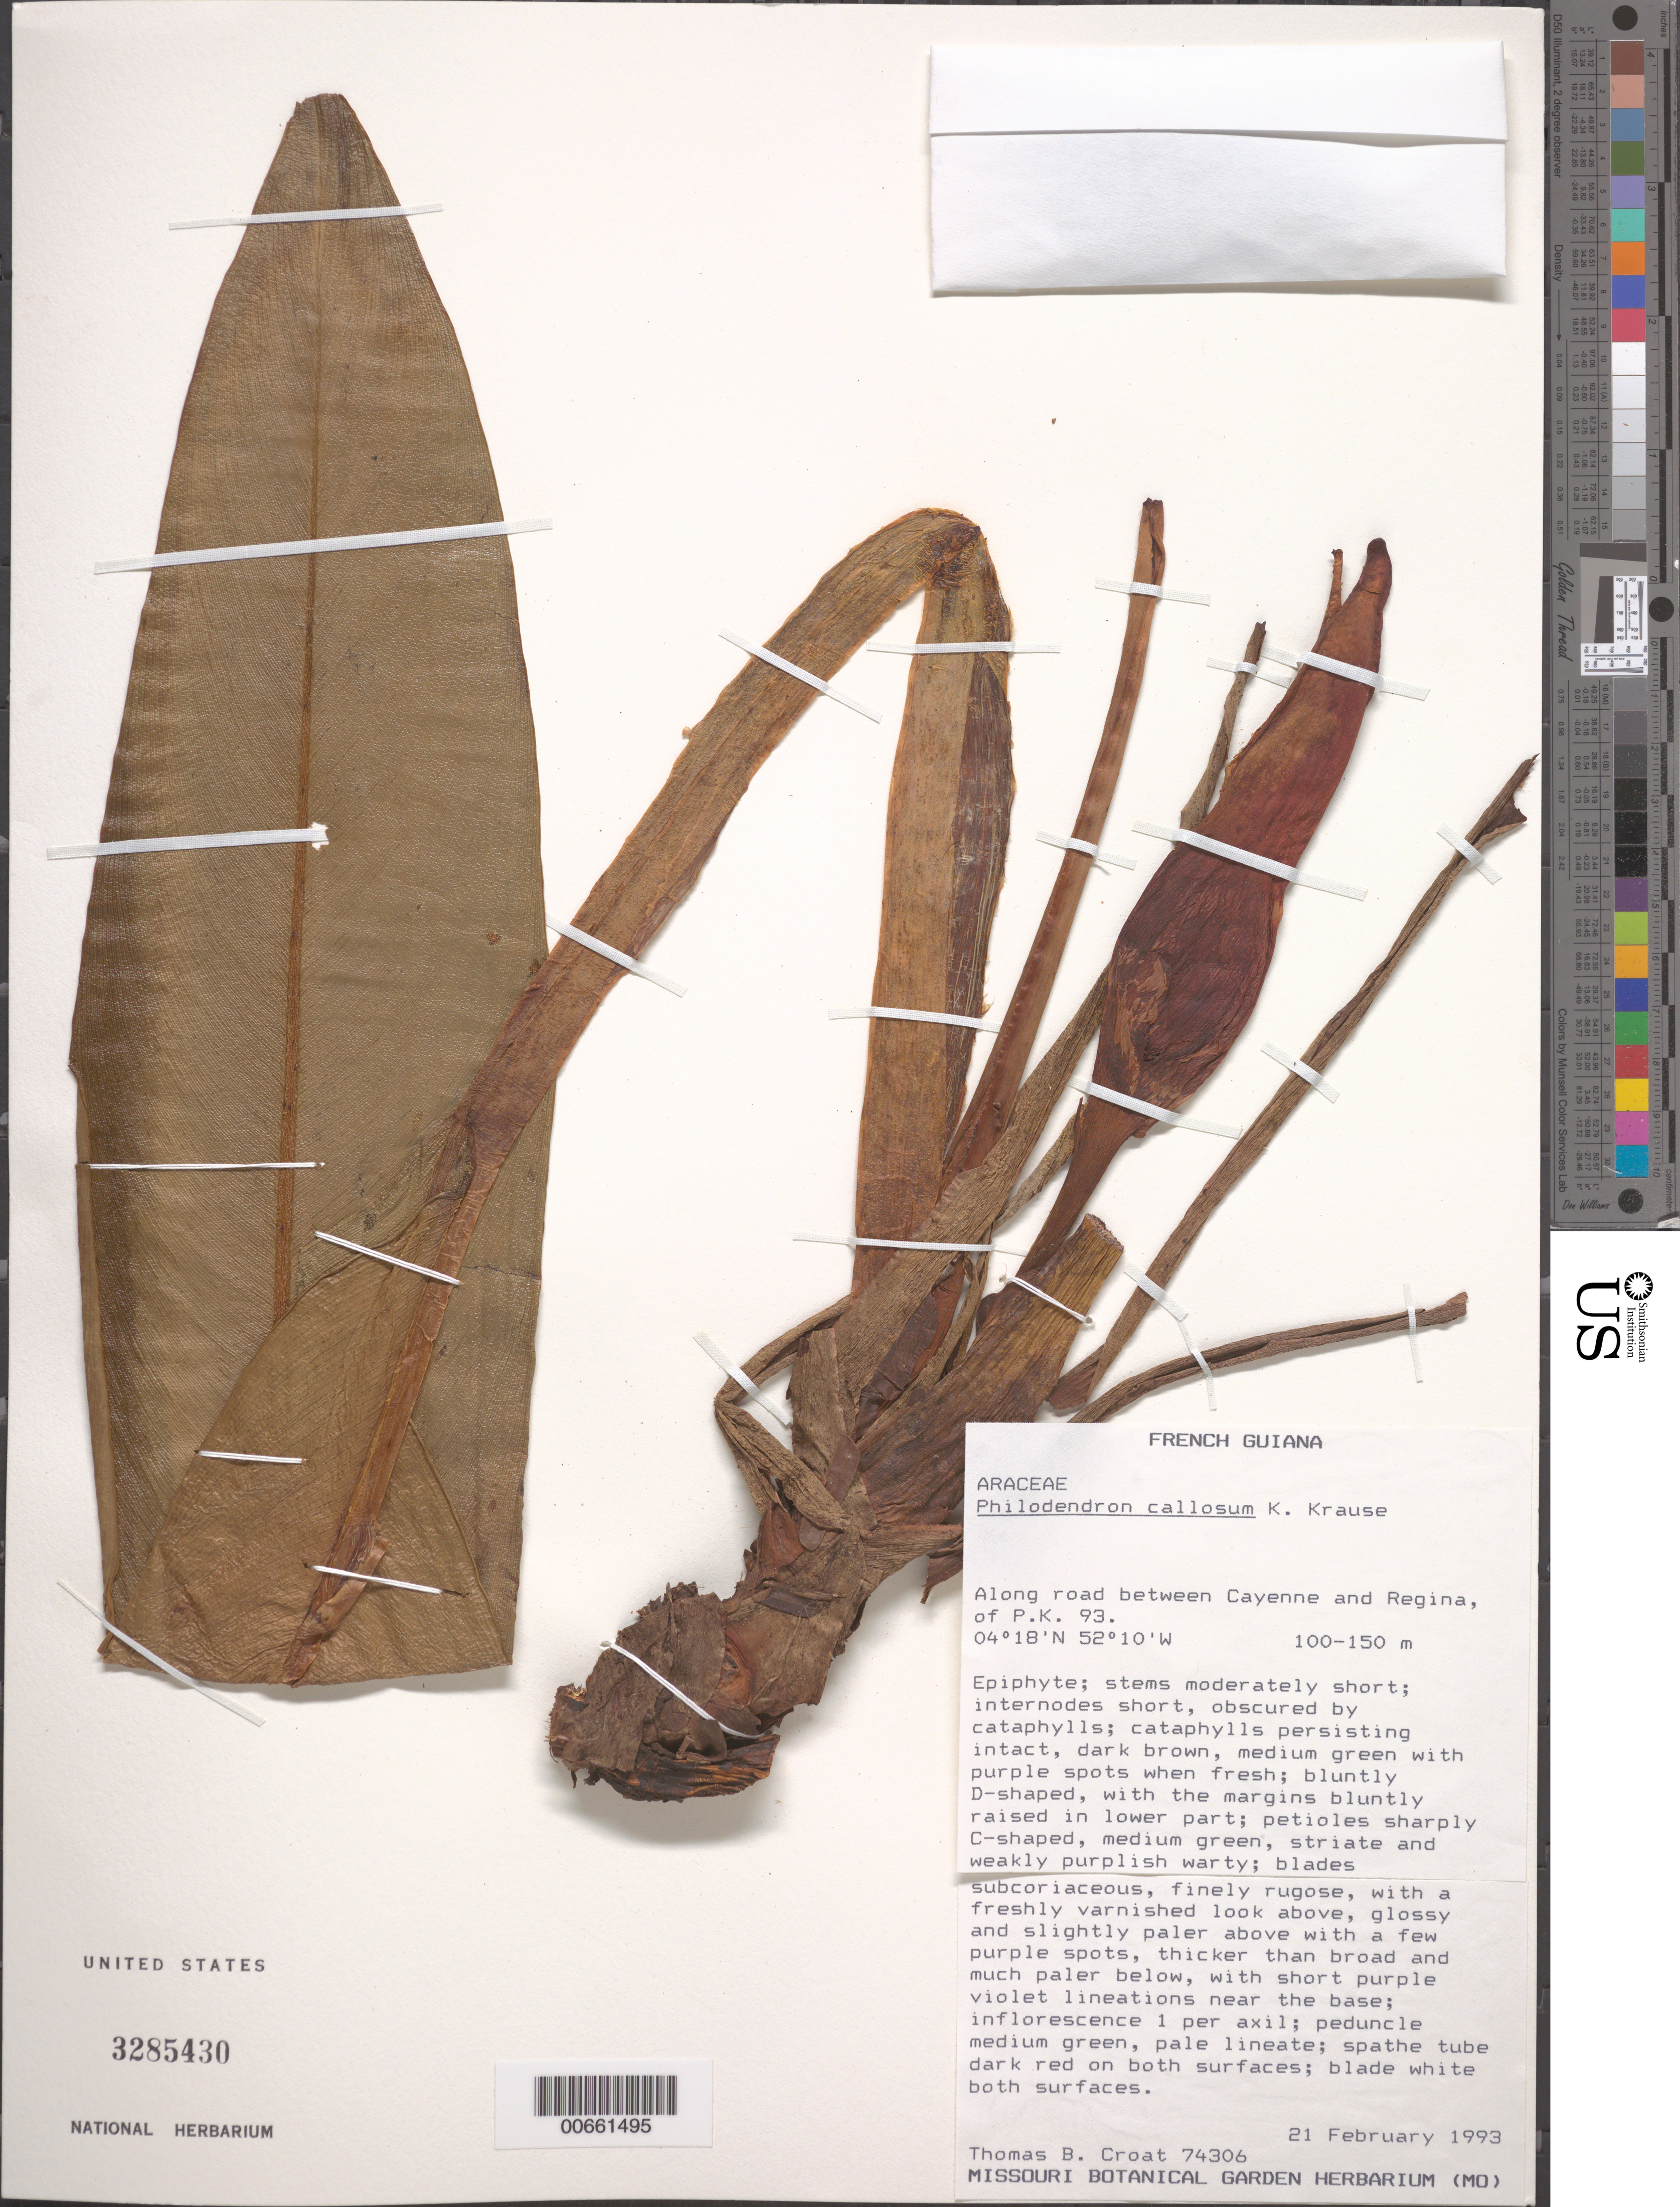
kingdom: Plantae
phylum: Tracheophyta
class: Liliopsida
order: Alismatales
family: Araceae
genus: Philodendron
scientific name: Philodendron callosum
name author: K. Krause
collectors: T. B. Croat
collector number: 74306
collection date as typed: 21-Feb-93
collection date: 1993-02-21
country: French Guiana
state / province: Cayenne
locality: Cayenne to Regina, P.K. 93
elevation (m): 100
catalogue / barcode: US 3285430